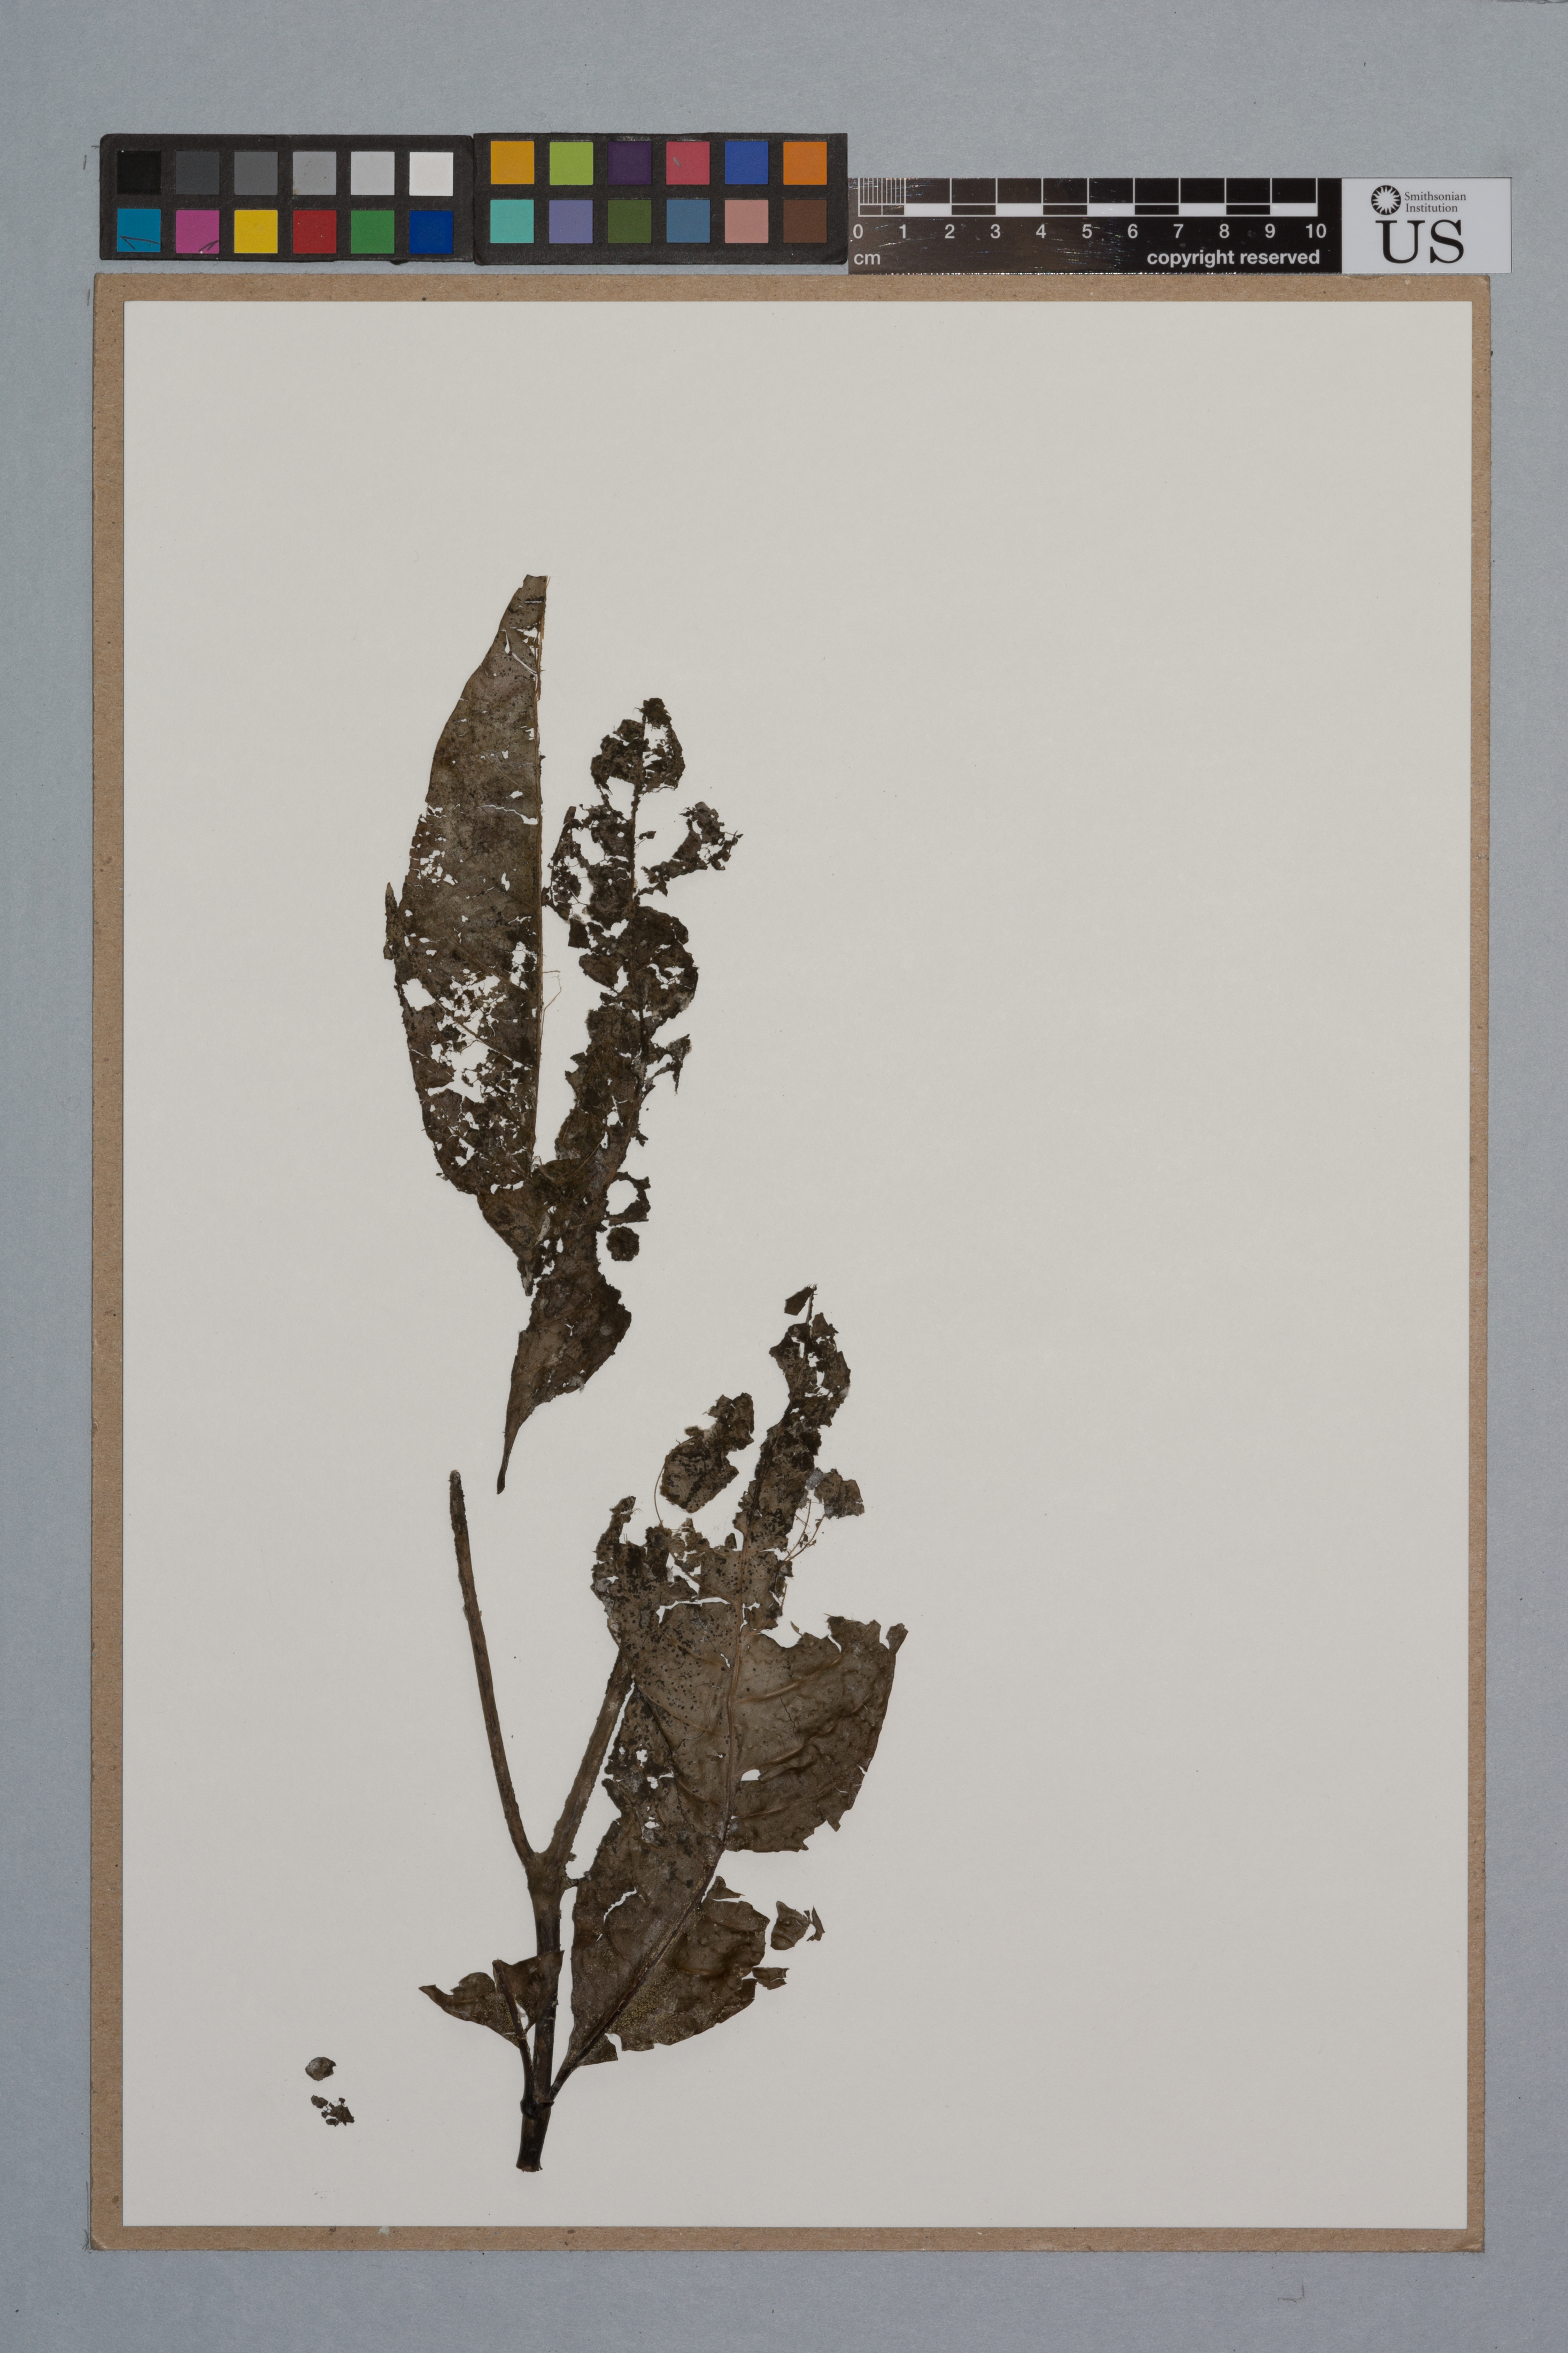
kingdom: Plantae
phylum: Tracheophyta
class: Magnoliopsida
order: Gentianales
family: Rubiaceae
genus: Palicourea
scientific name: Palicourea nitidella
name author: (Müll. Arg.) Standl.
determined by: Taylor, Charlotte M.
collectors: A. Stoffers, A. .R. A. Görts-van Rijn, B. Welle & K. Bonsen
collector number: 59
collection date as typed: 28-Oct-82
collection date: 1982-10-28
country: Guyana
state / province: U. Demerara-Berbice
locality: Mabura Hill, ca. 3 km from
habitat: Rainforest on white sand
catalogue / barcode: US 3108181